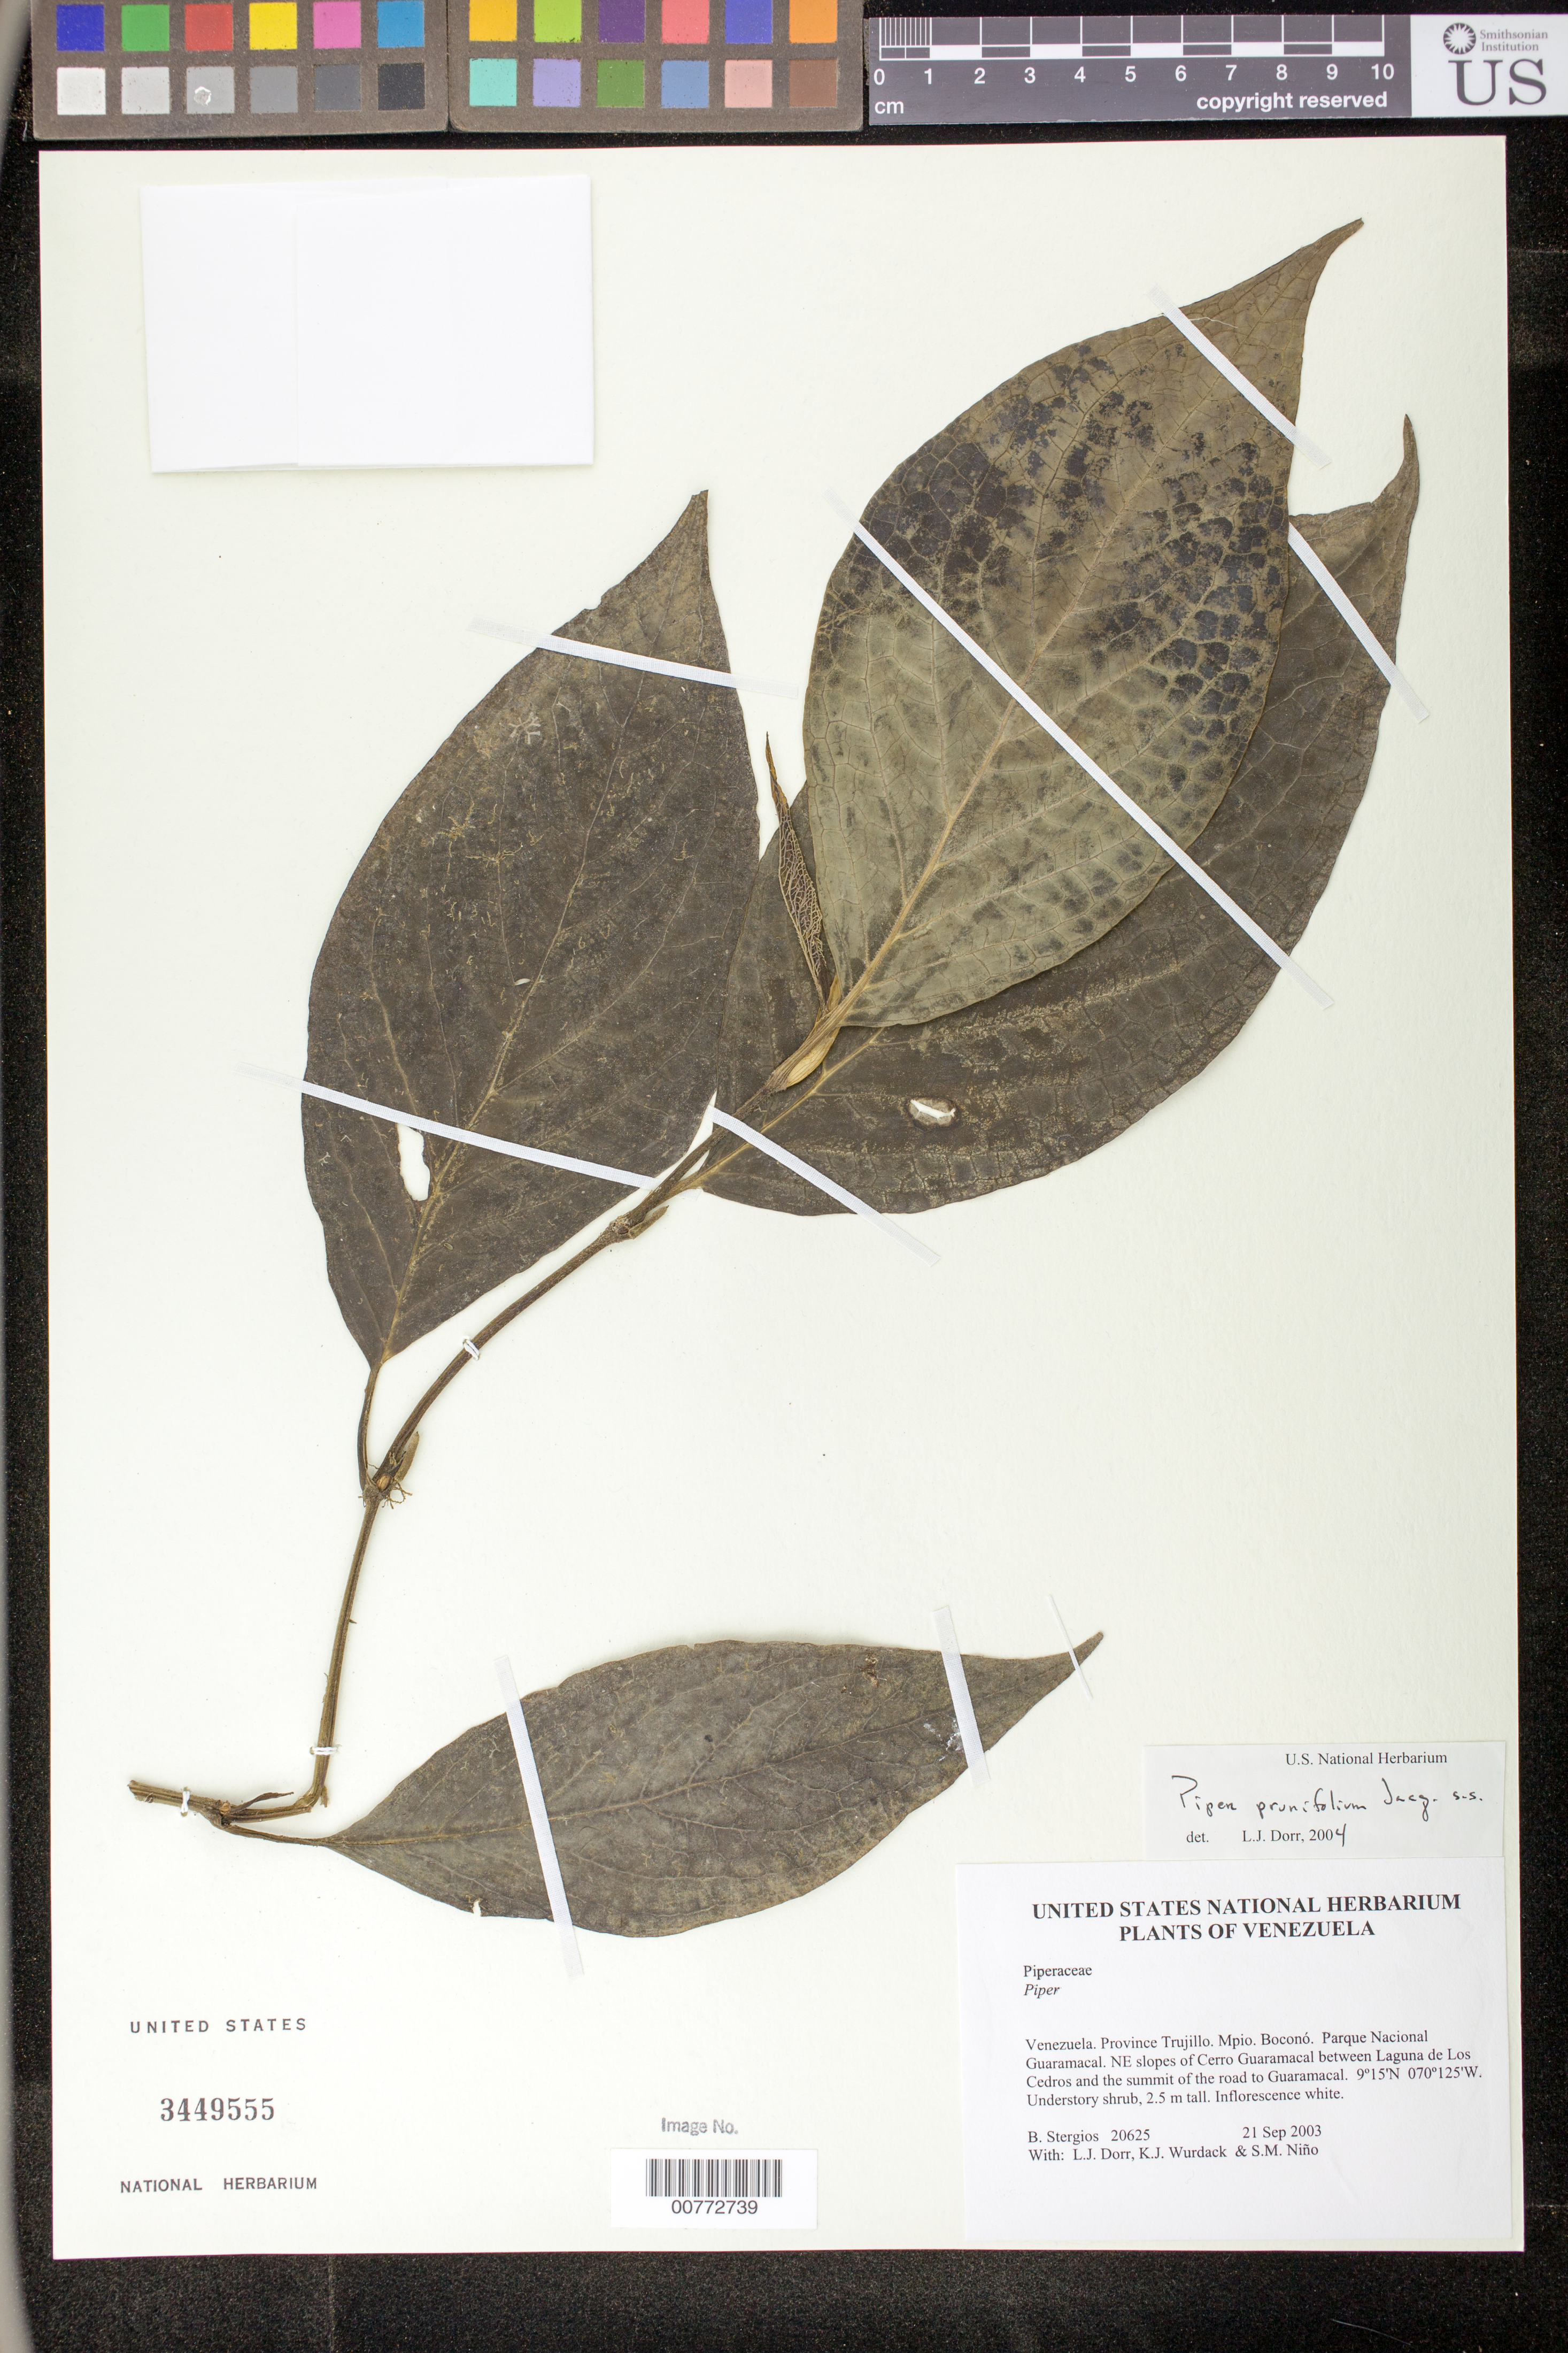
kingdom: Plantae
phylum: Tracheophyta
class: Magnoliopsida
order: Piperales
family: Piperaceae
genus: Piper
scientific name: Piper prunifolium var. prunifolium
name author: Jacq.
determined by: Dorr, L. J., (BOT), Smithsonian Institution - National Museum of Natural History (UNITED STATES)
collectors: B. G. Stergios, L. J. Dorr, K. Wurdack & S. M. Niño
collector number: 20625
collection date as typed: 21 Sep 2003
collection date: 2003-09-21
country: Venezuela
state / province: Trujillo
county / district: Boconó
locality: Parque Nacional Guaramacal. NE slopes of Cerro Guaramacal between Laguna de Los Cedros and the summit of the road to Guaramacal.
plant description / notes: F, PORT, US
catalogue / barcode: US 3449555